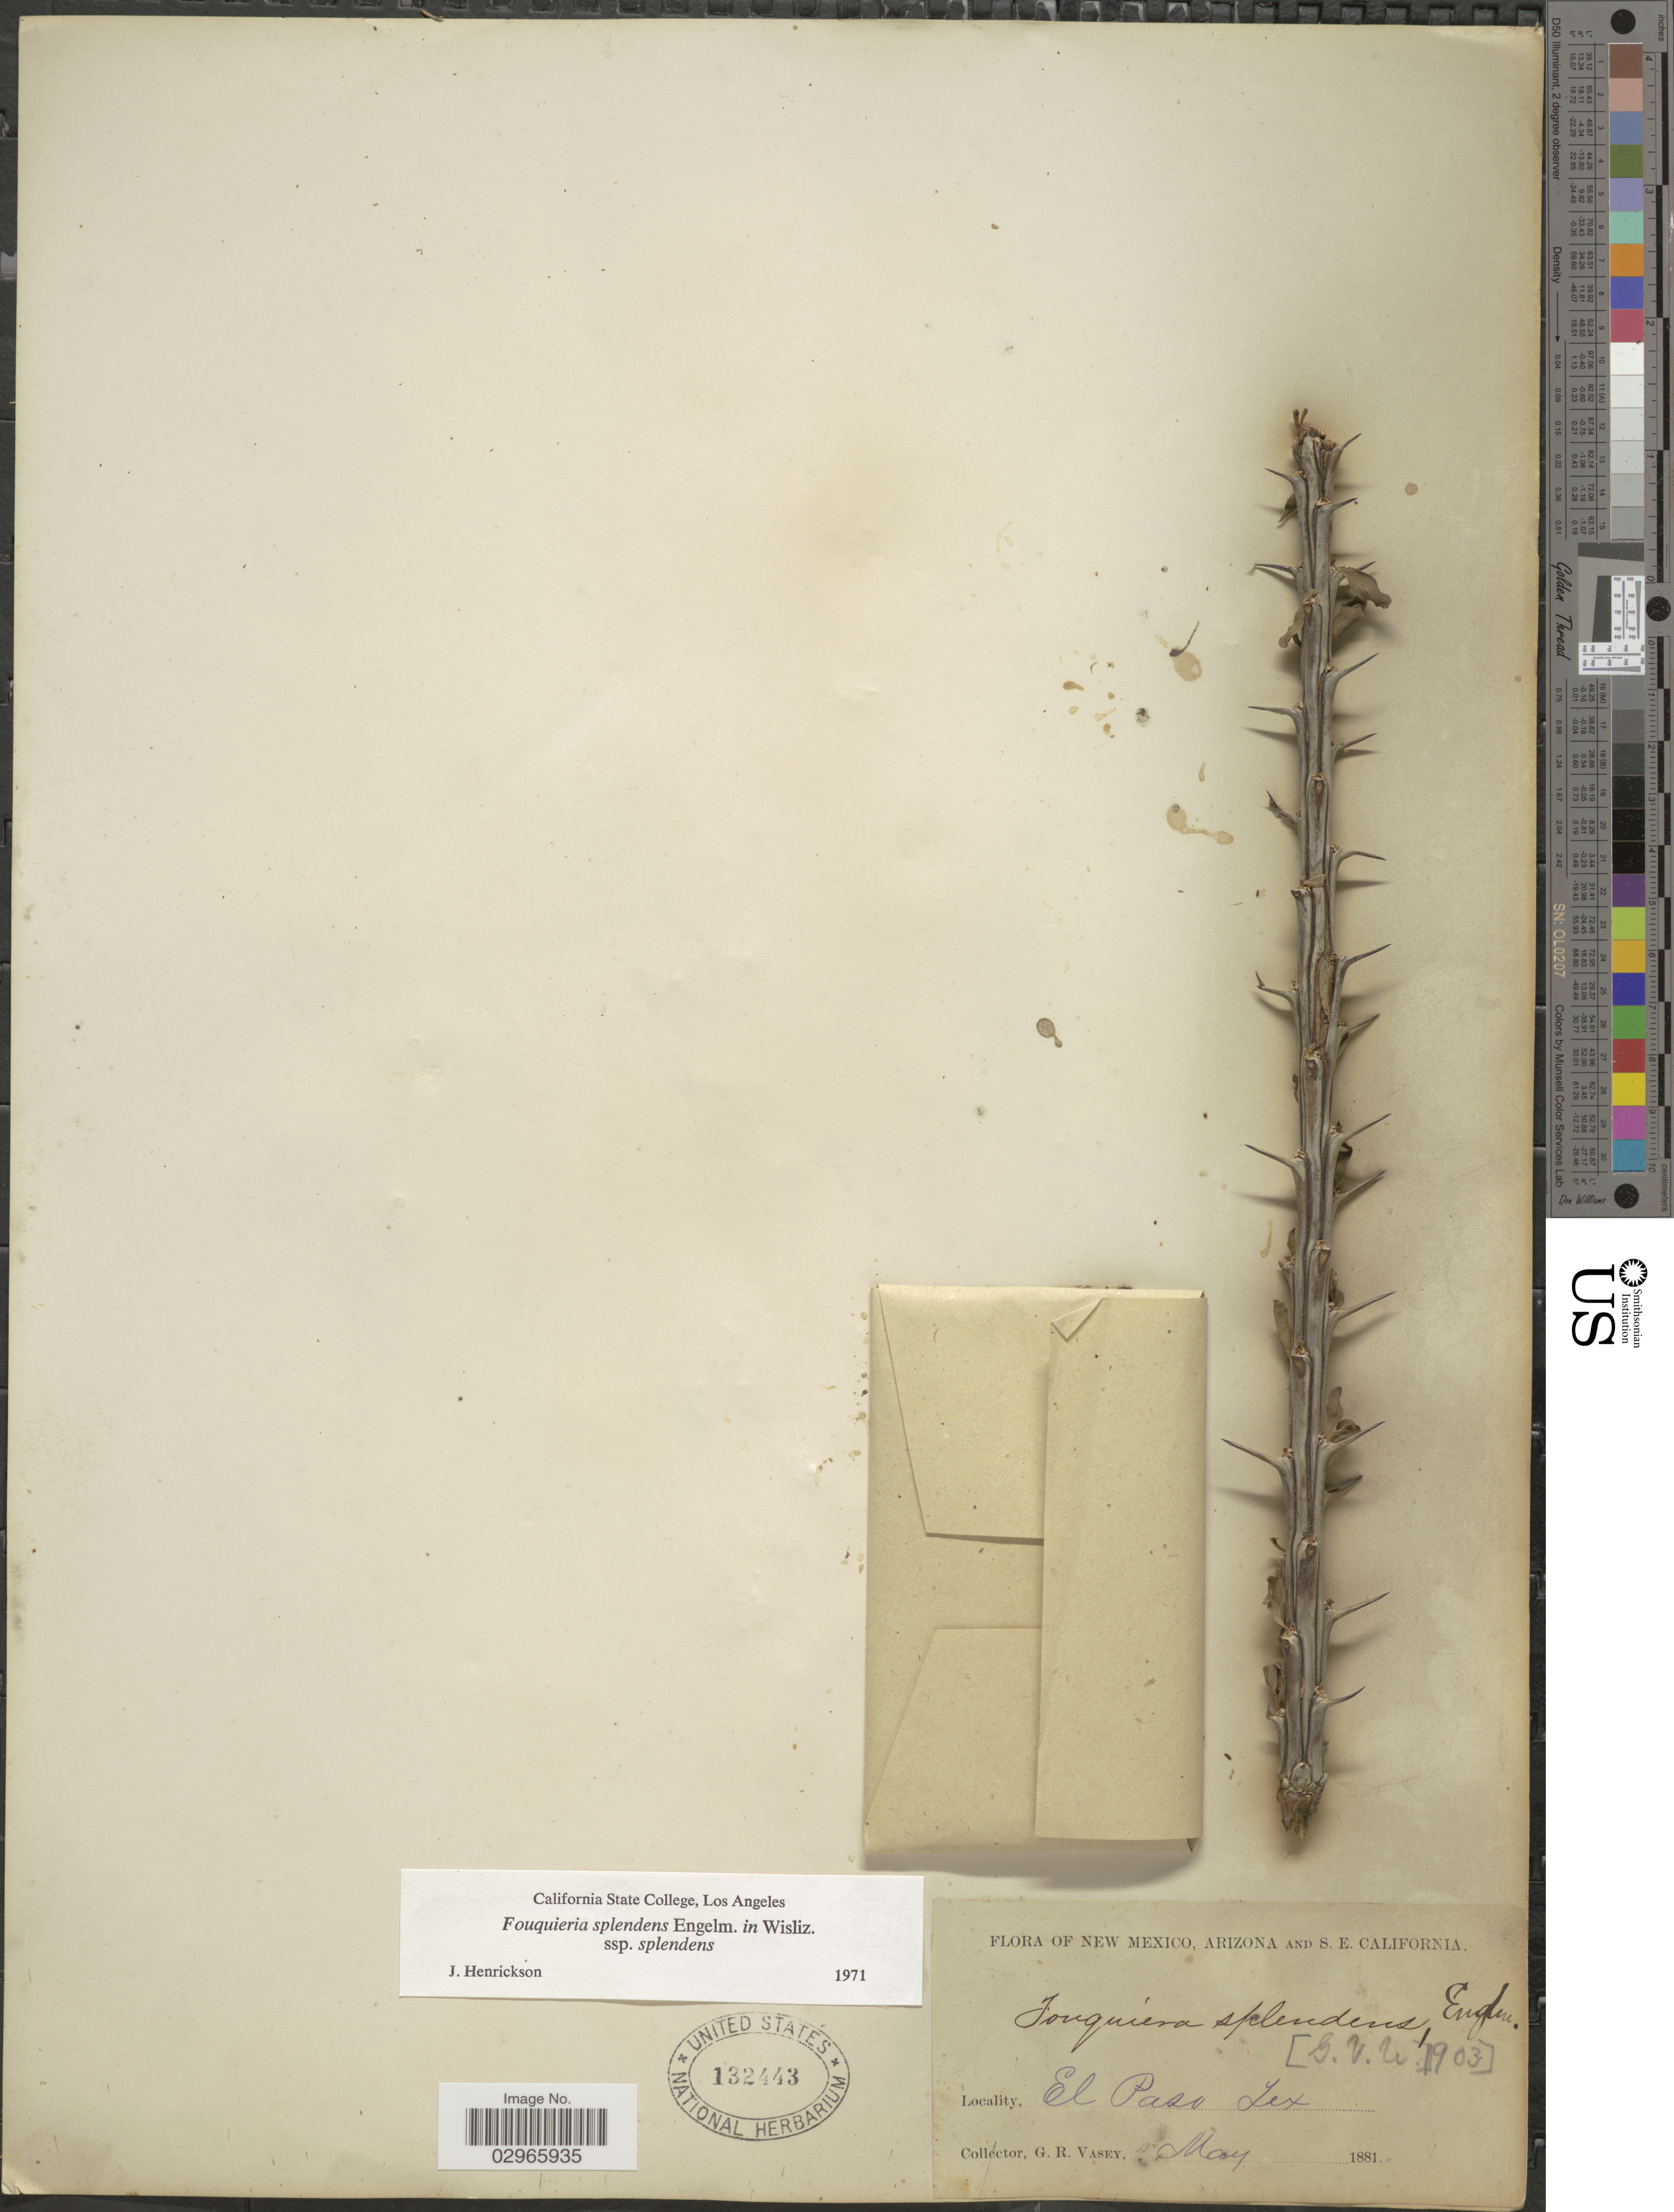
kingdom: Plantae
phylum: Tracheophyta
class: Magnoliopsida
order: Ericales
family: Fouquieriaceae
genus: Fouquieria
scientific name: Fouquieria splendens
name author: Engelm.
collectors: G. R. Vasey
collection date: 1881-05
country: United States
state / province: Texas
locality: El Paso.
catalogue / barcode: US 132443